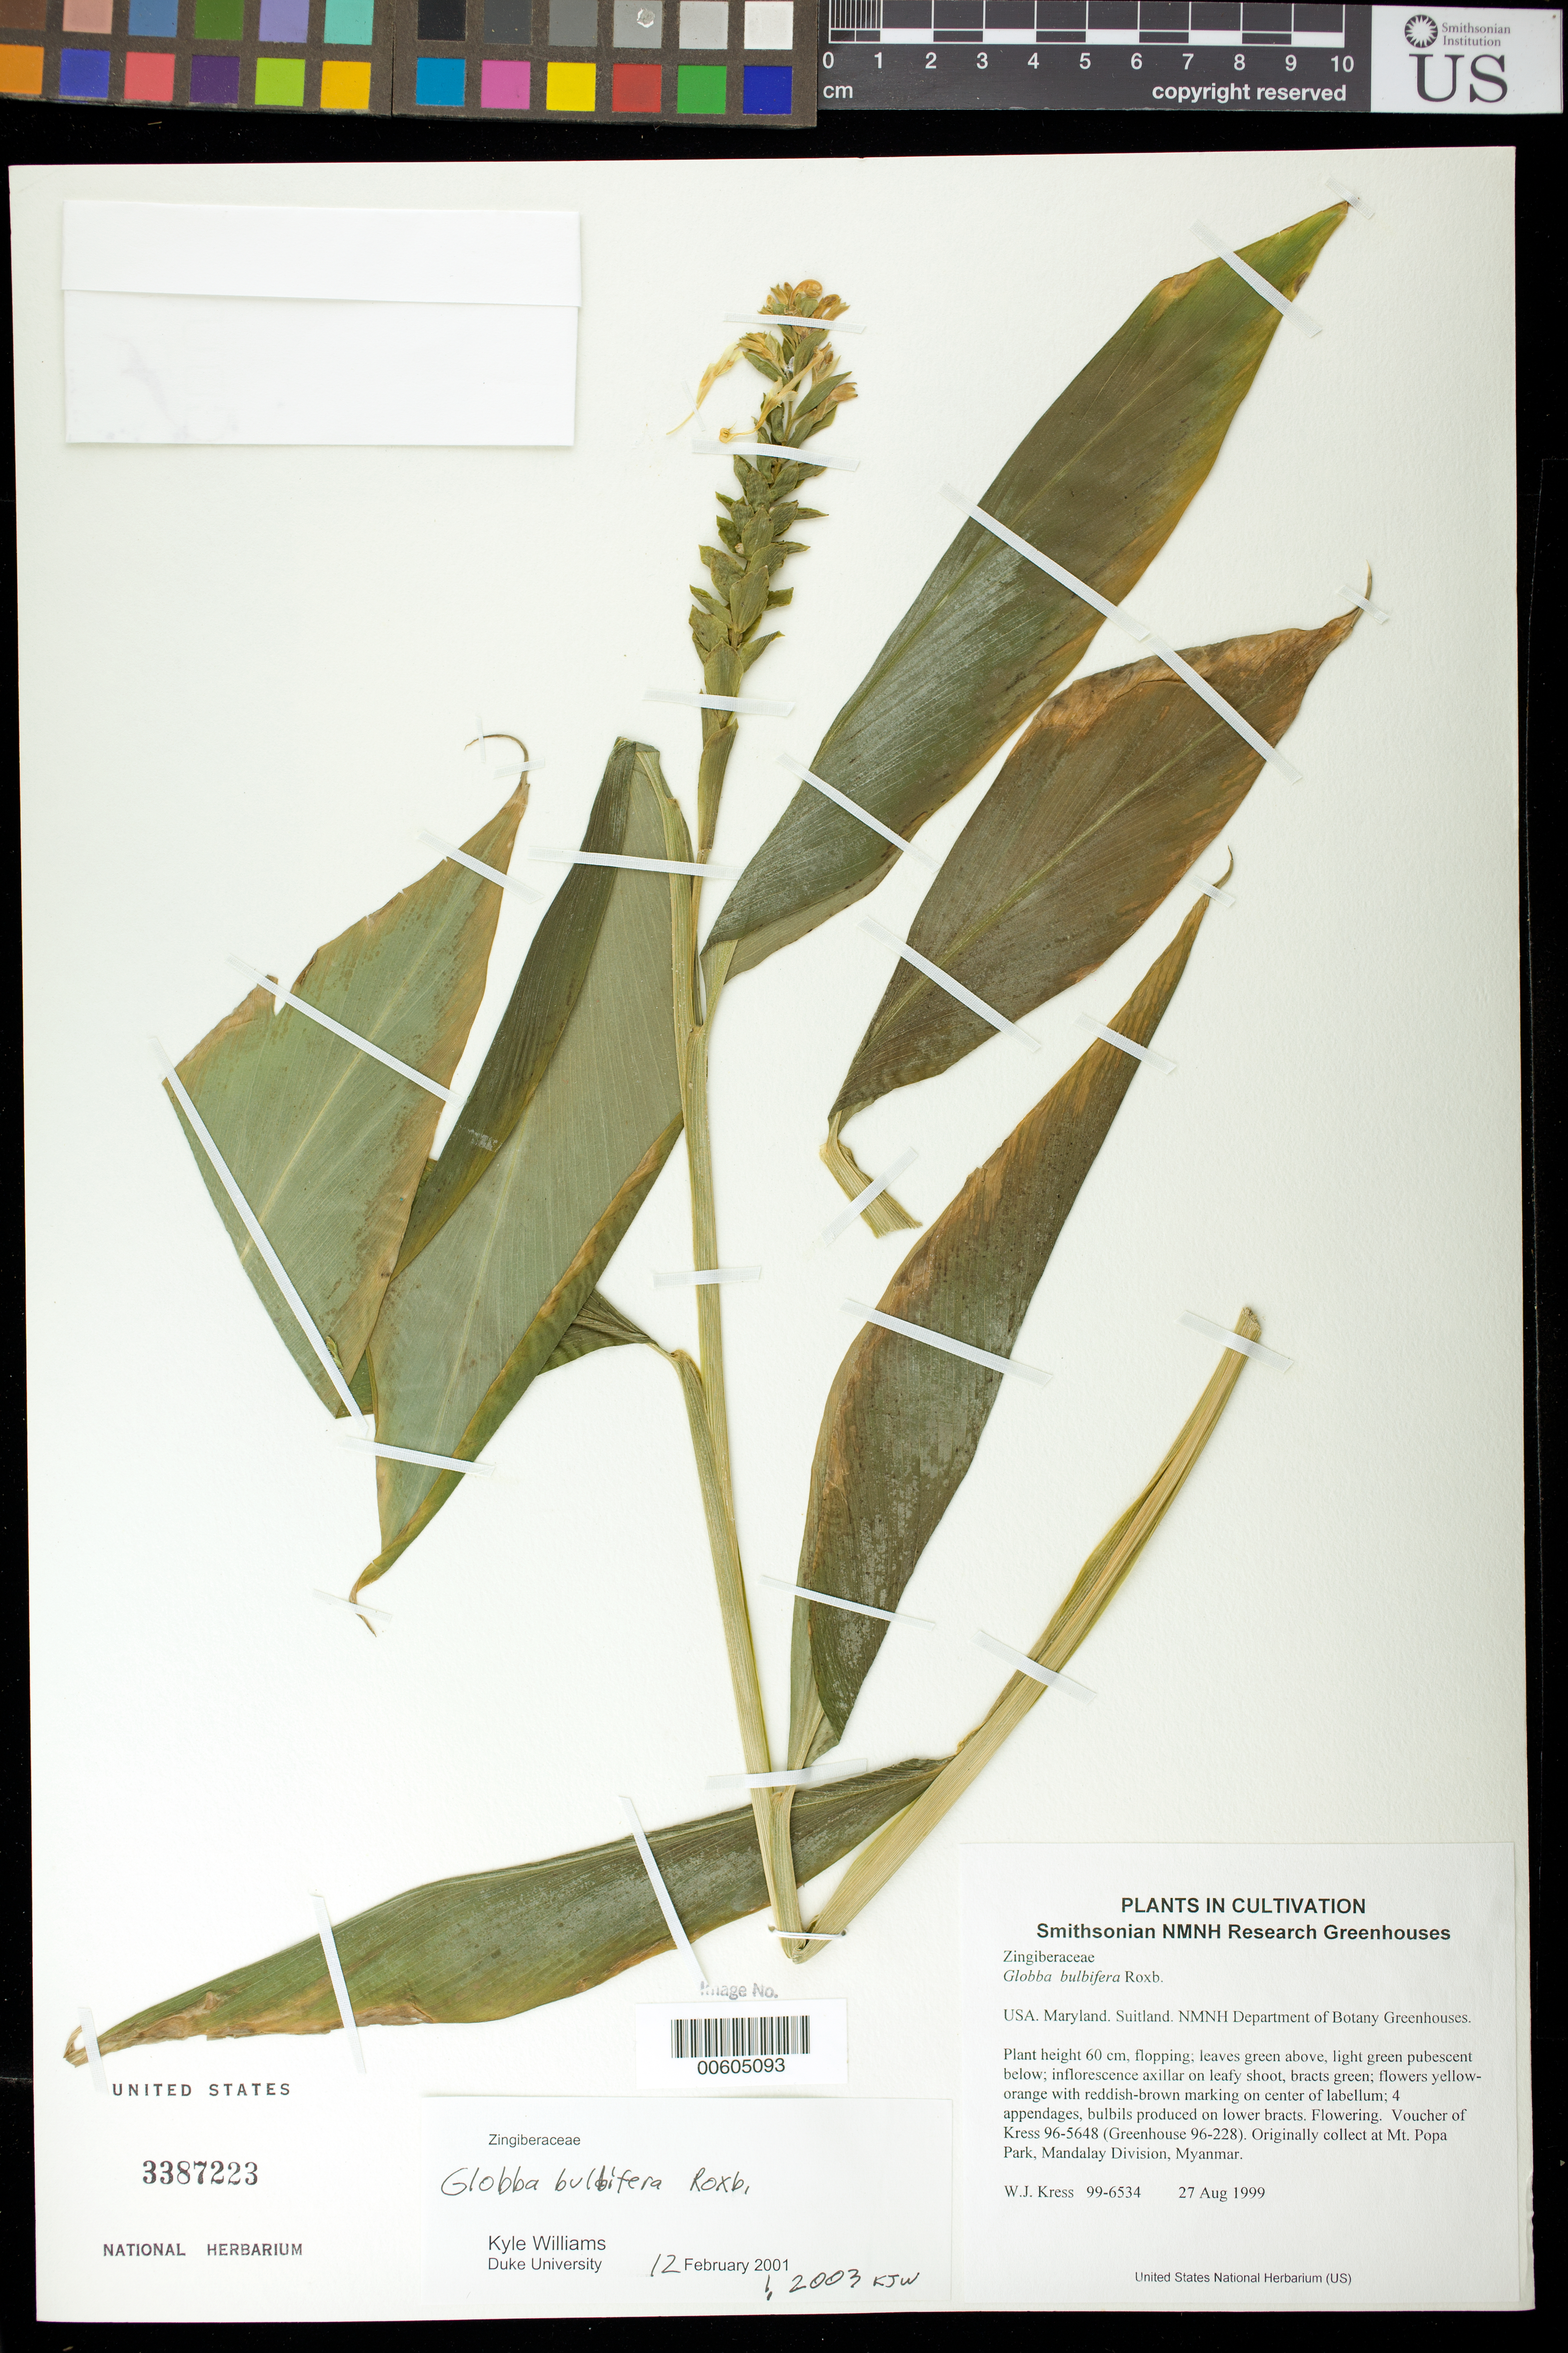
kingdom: Plantae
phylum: Tracheophyta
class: Liliopsida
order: Zingiberales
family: Zingiberaceae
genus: Globba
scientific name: Globba bulbifera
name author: Roxb.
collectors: W. J. Kress & M. Bordelon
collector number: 99-6534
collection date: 1999-08-27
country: United States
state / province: Maryland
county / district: Prince George's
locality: NMNH Botany Research Greenhouses. Suitland.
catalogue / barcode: US 3387223